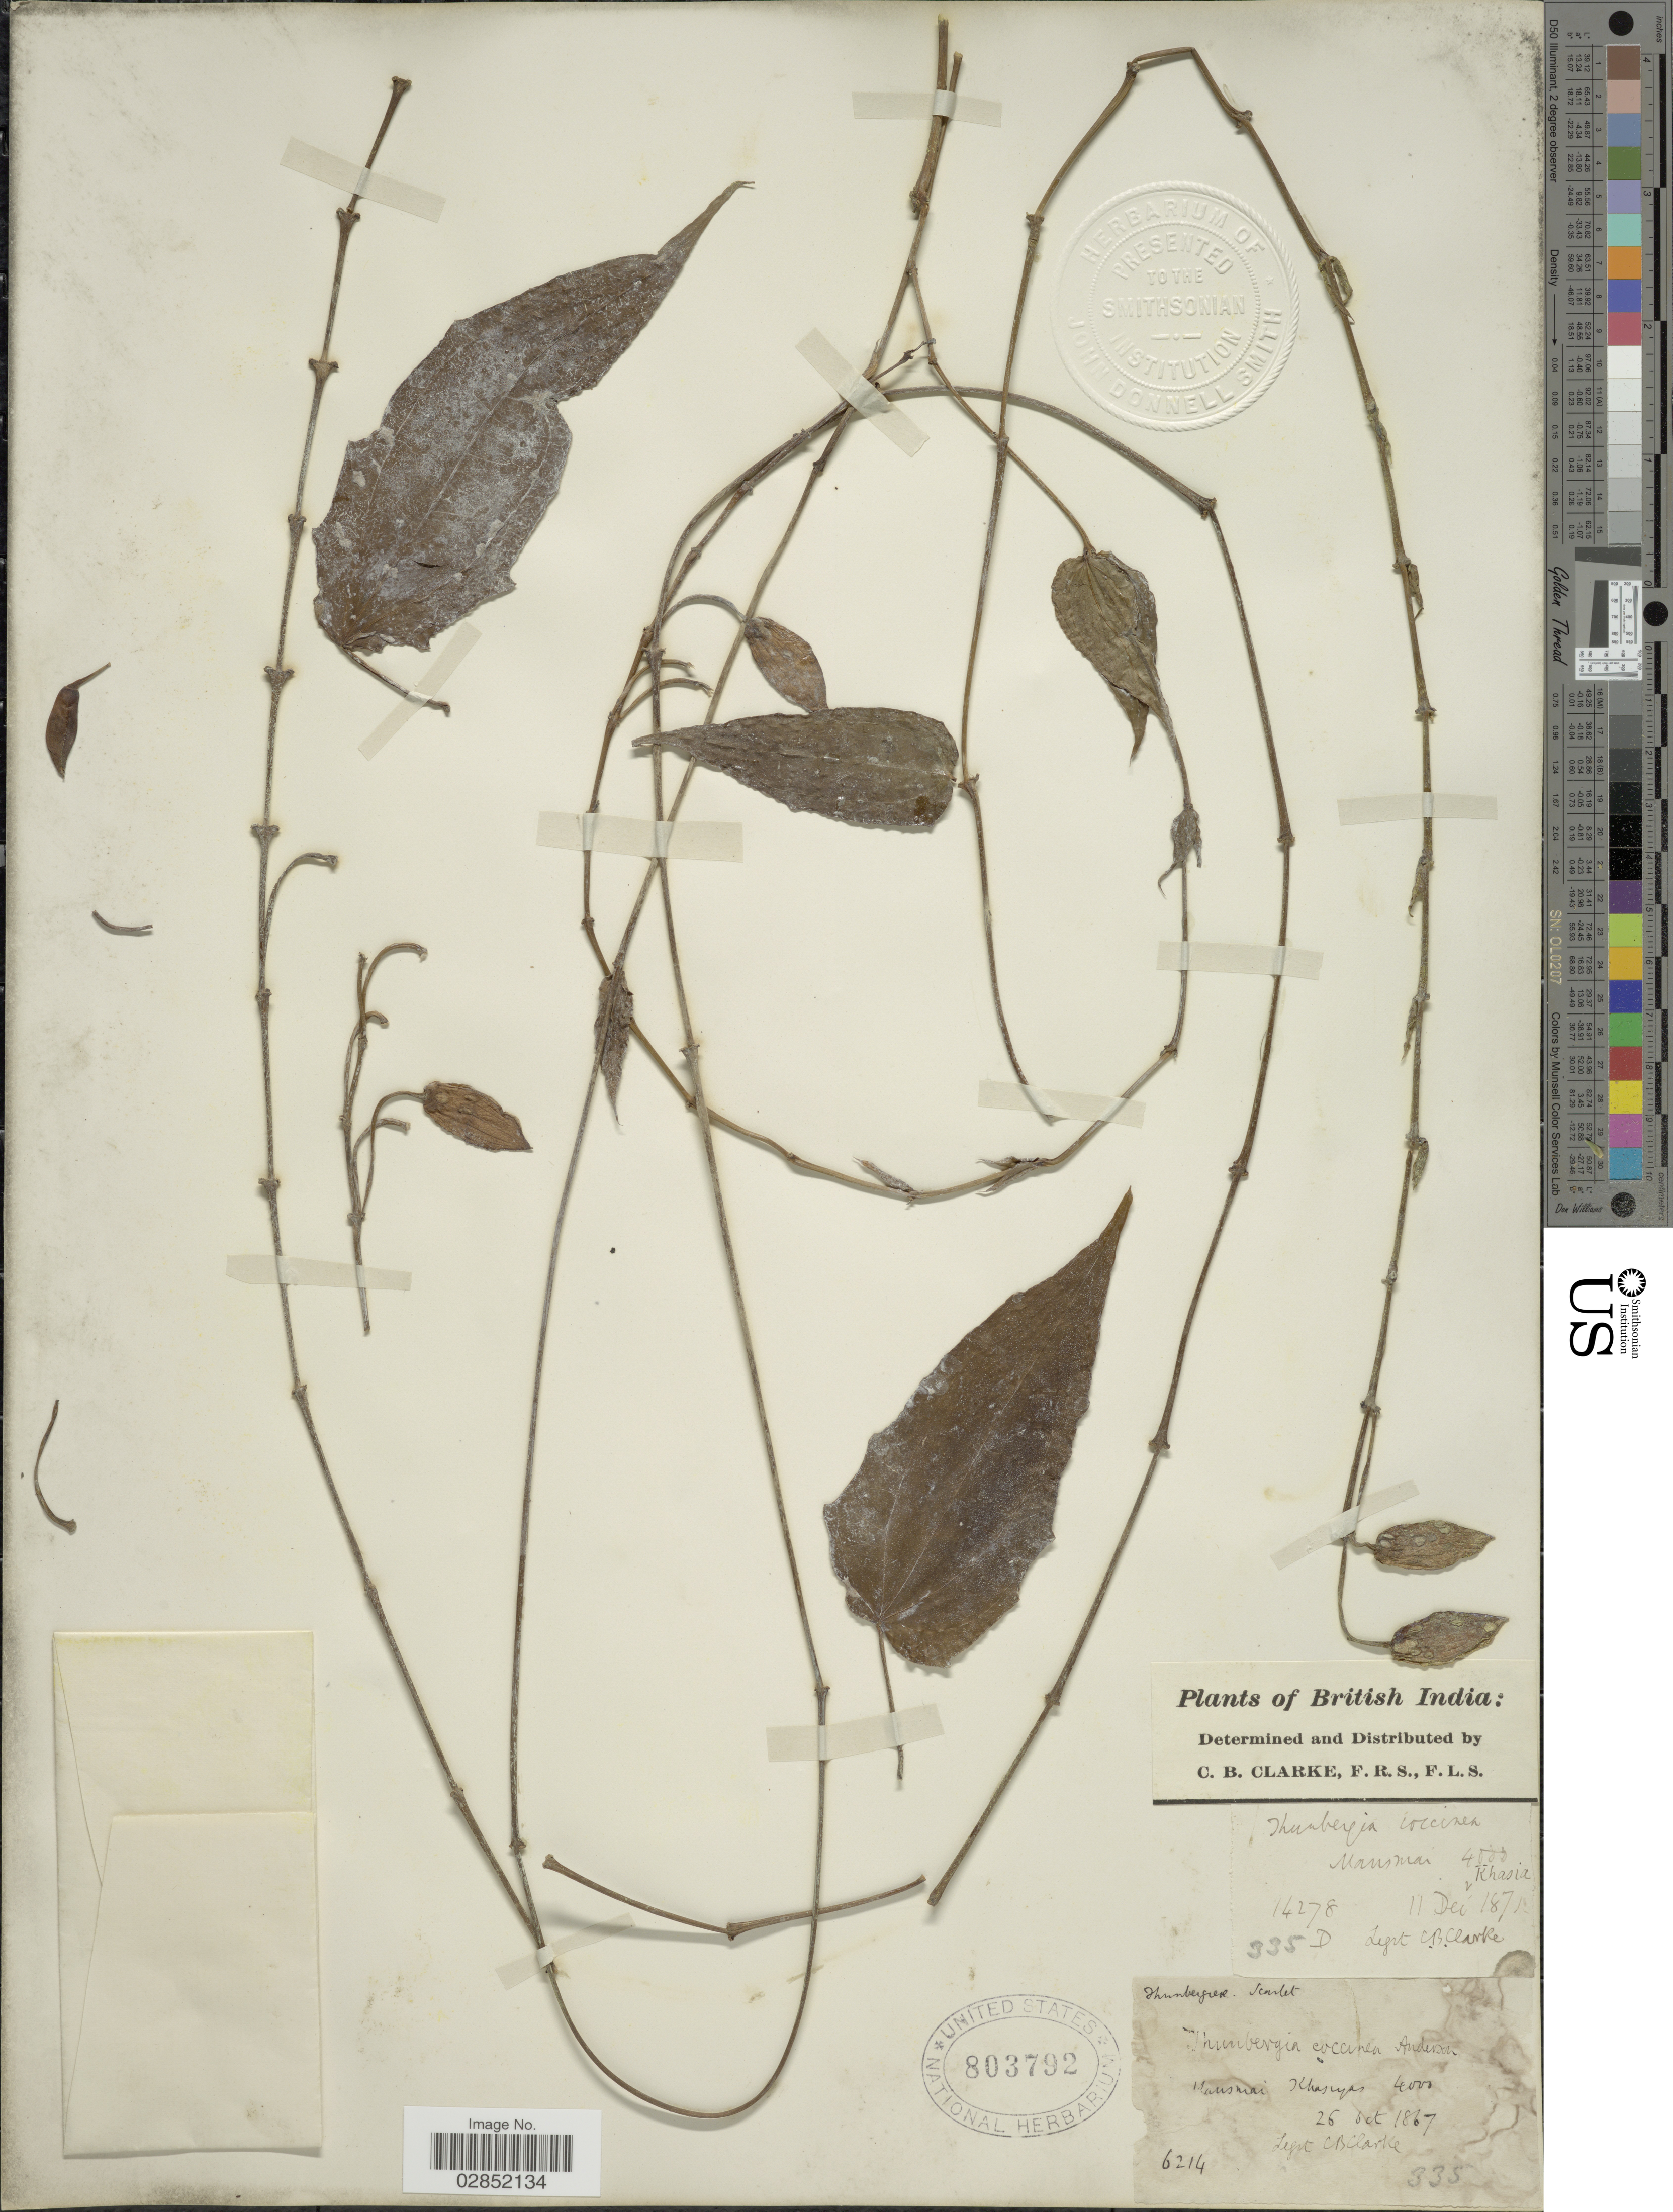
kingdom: Plantae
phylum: Tracheophyta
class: Magnoliopsida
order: Lamiales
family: Acanthaceae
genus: Thunbergia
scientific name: Thunbergia coccinea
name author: Wall.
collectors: C. B. Clarke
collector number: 6214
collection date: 1867-10-26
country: India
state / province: Meghalaya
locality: British India. Mawsmai. Khasia.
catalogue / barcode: US 803792